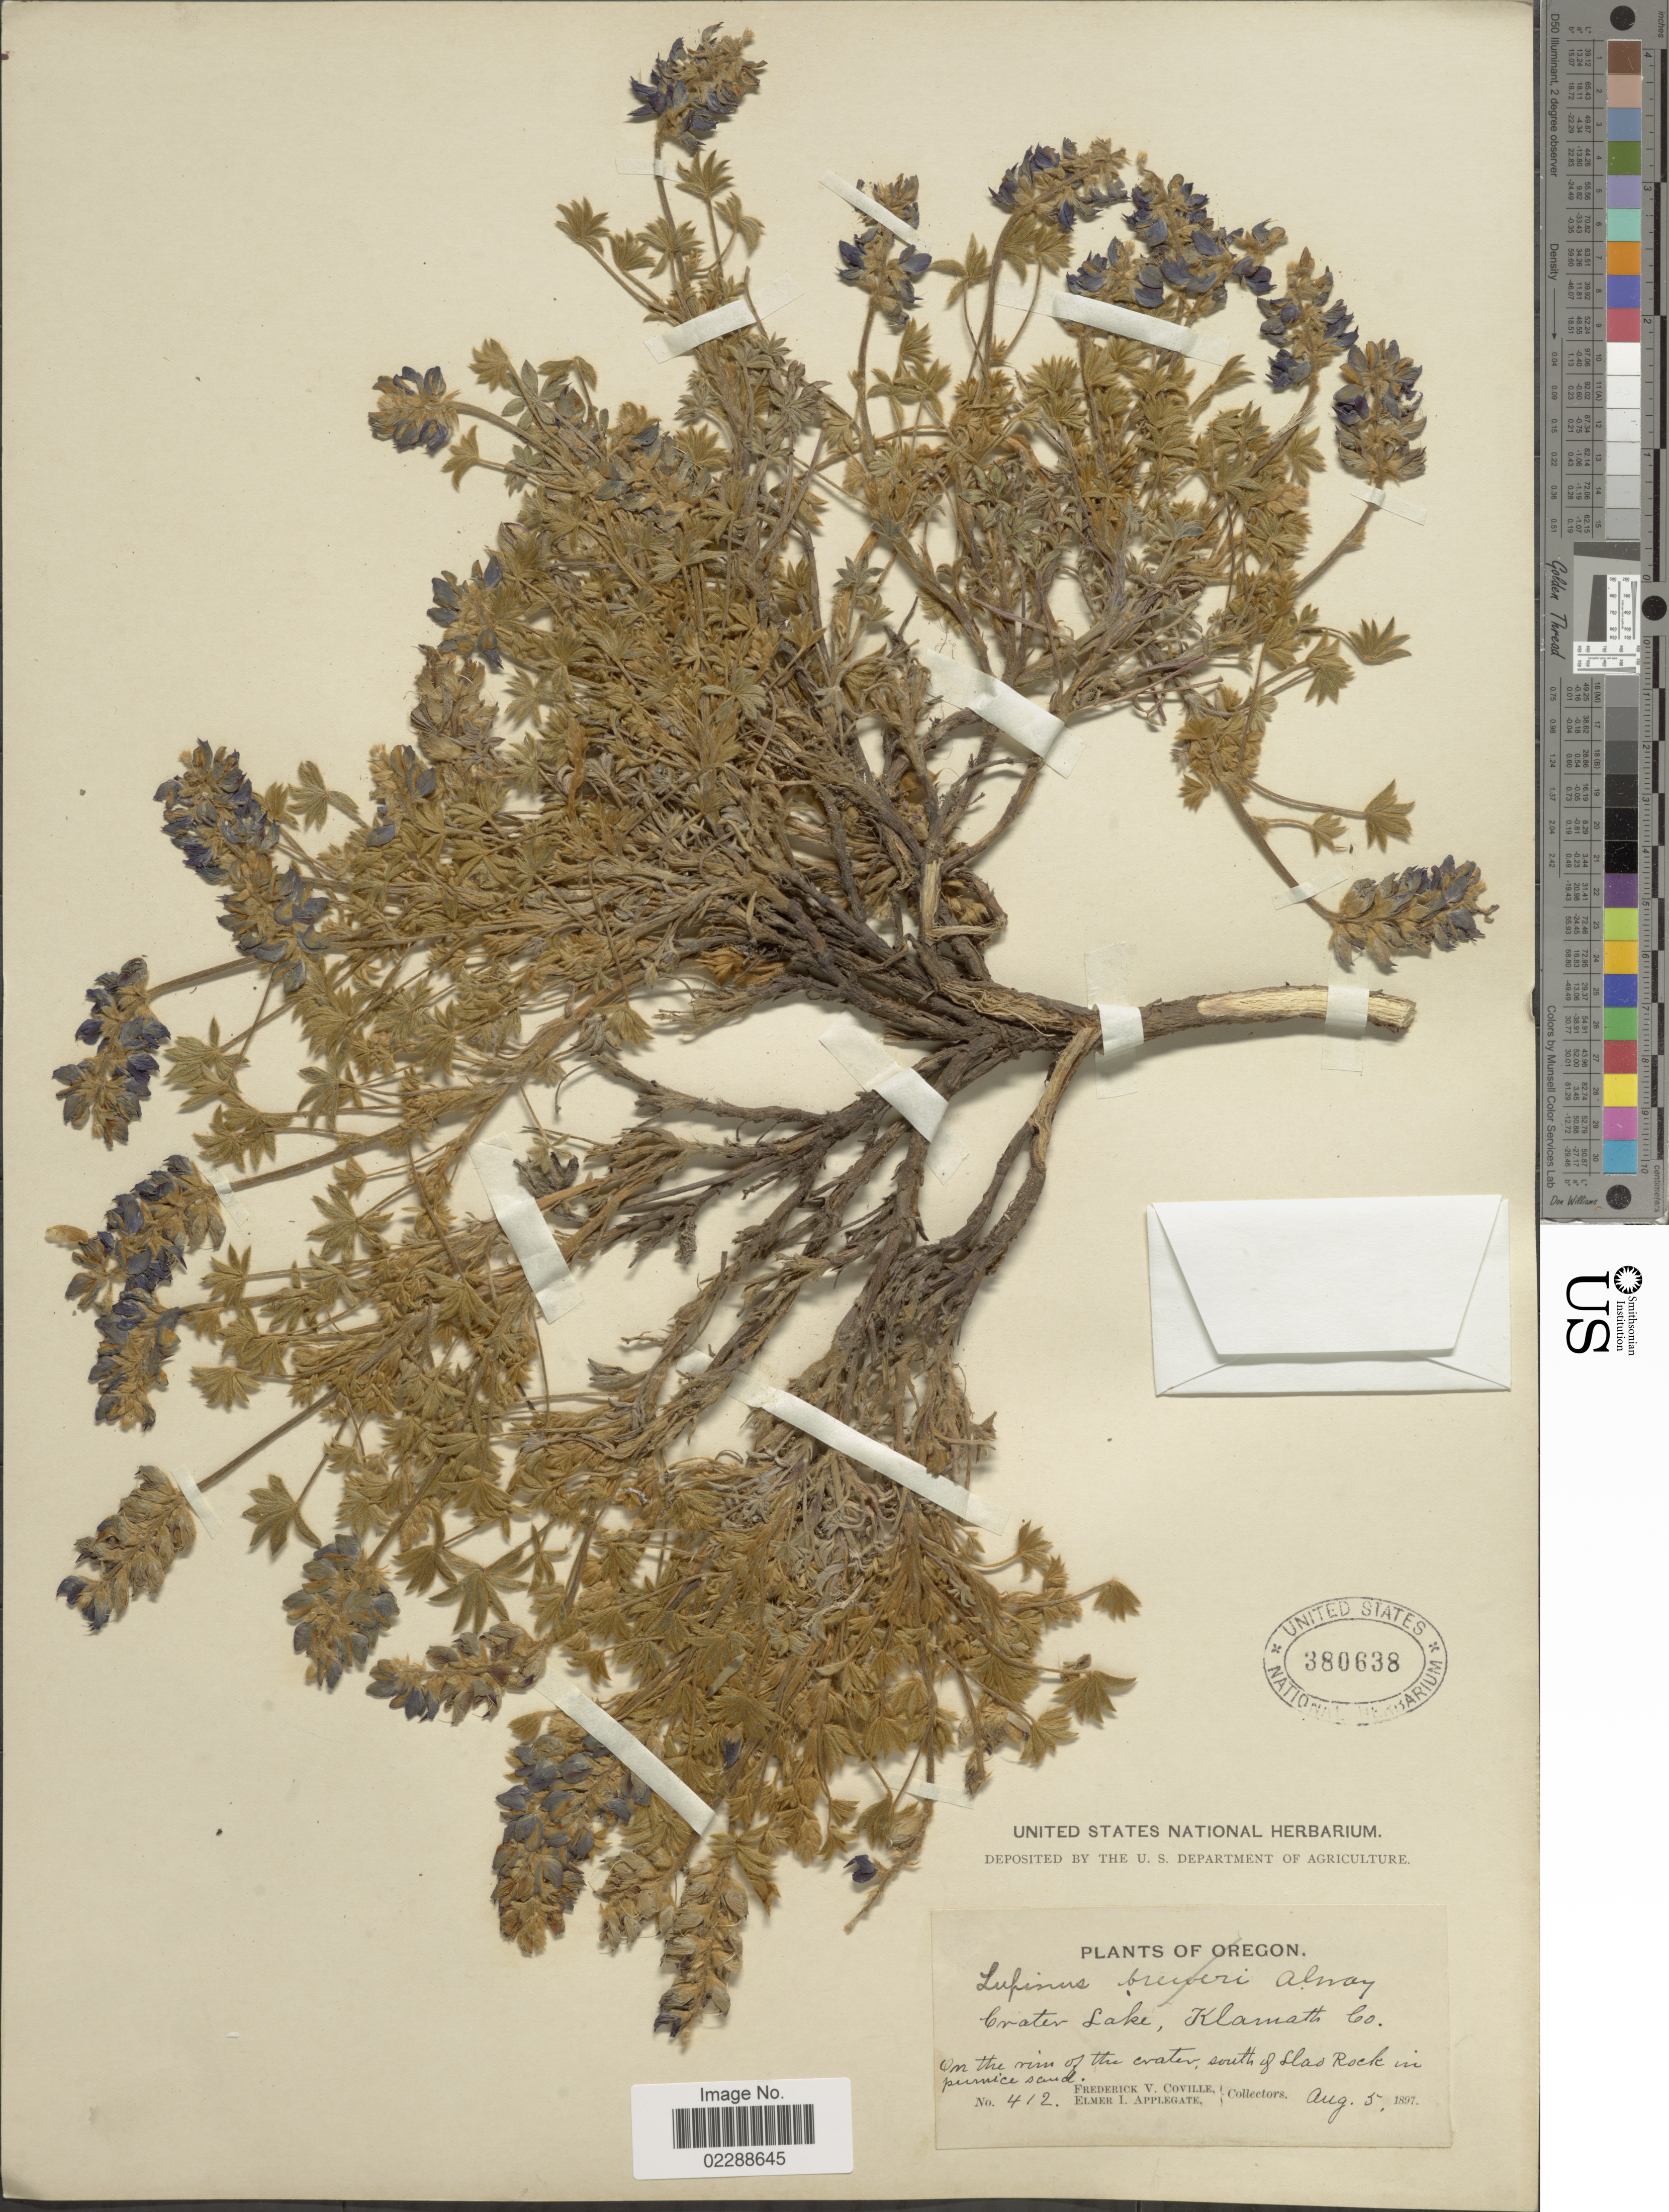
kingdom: Plantae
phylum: Tracheophyta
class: Magnoliopsida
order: Fabales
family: Fabaceae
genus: Lupinus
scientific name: Lupinus sp.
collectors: F. V. Coville & E. I. Applegate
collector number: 412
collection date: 1897-08-05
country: United States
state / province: Oregon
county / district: Klamath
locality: Crater Lake, Klamath Co. On the rim of the crater, south of Llao Rock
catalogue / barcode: US 380638